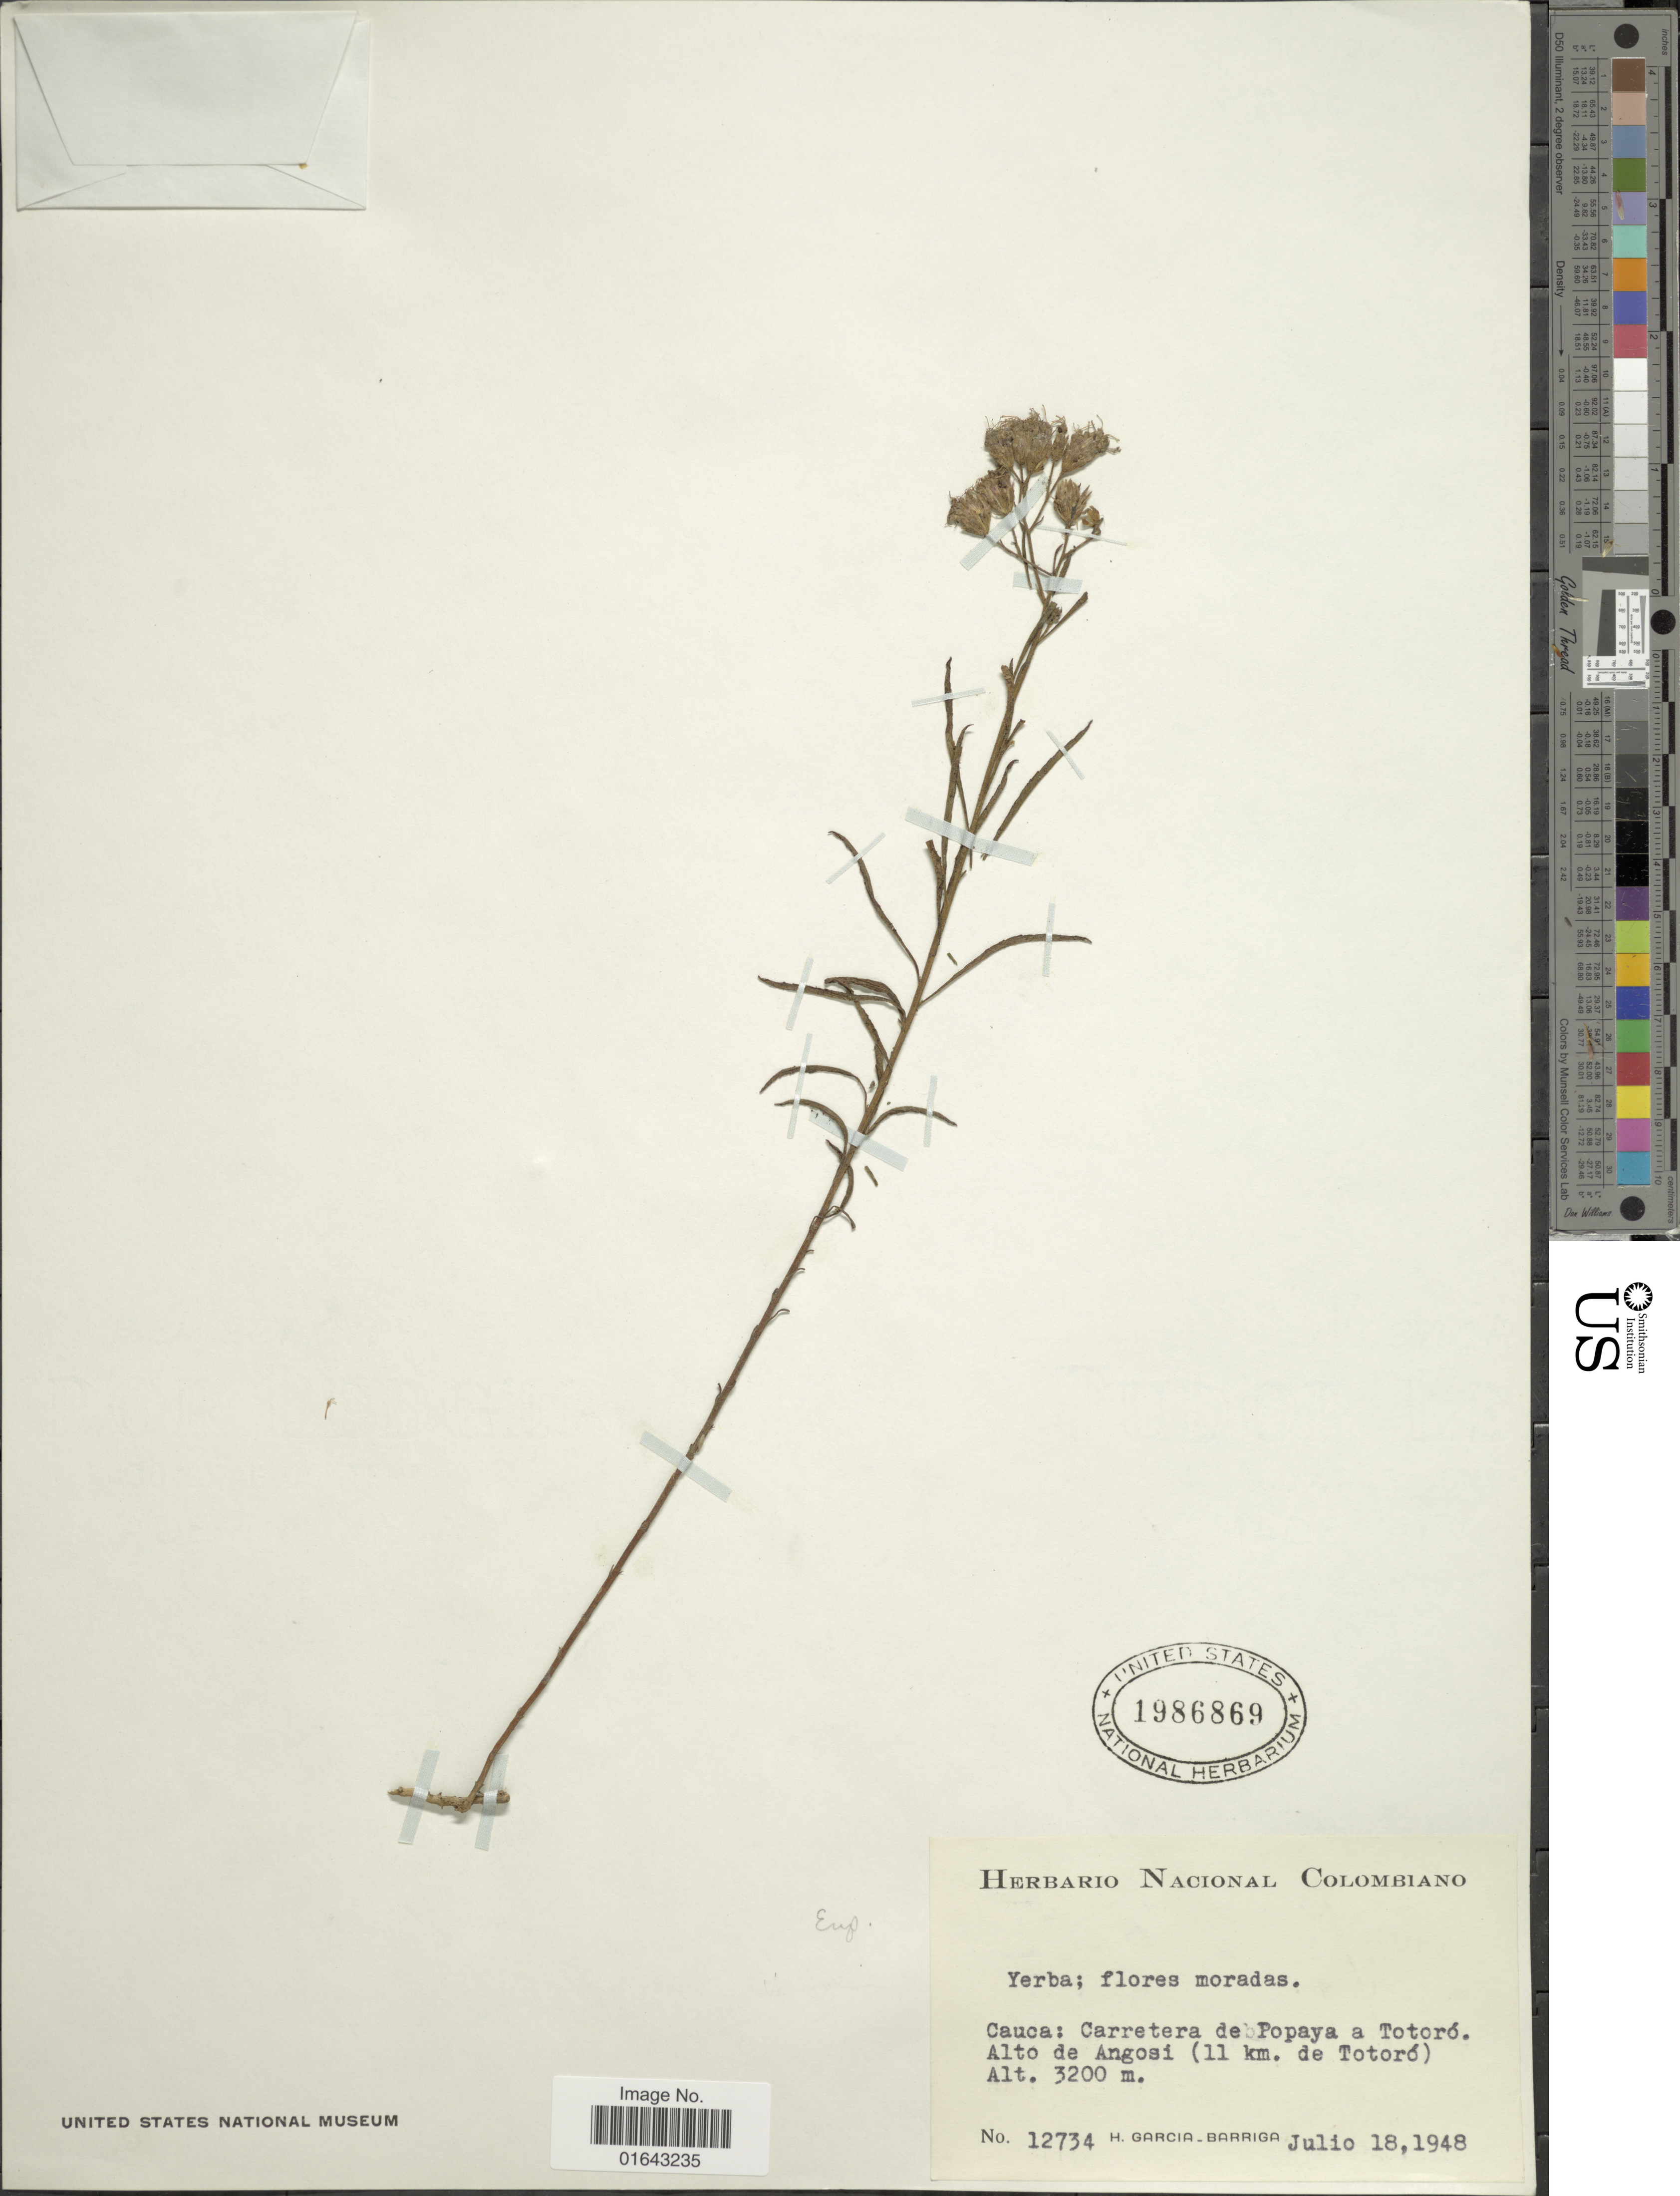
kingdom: Plantae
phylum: Tracheophyta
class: Magnoliopsida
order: Asterales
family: Asteraceae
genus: Trichogonia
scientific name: Trichogonia arguta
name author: (Kunth) Benth. & Hook. f. ex Klatt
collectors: H. García Barriga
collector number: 12734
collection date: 1948-07-18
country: Colombia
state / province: Cauca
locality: Cauca: Carretera de Popaya a Totoró. Alto de Angosi (11 km. de Totoró)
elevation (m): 3200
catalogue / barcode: US 1986869